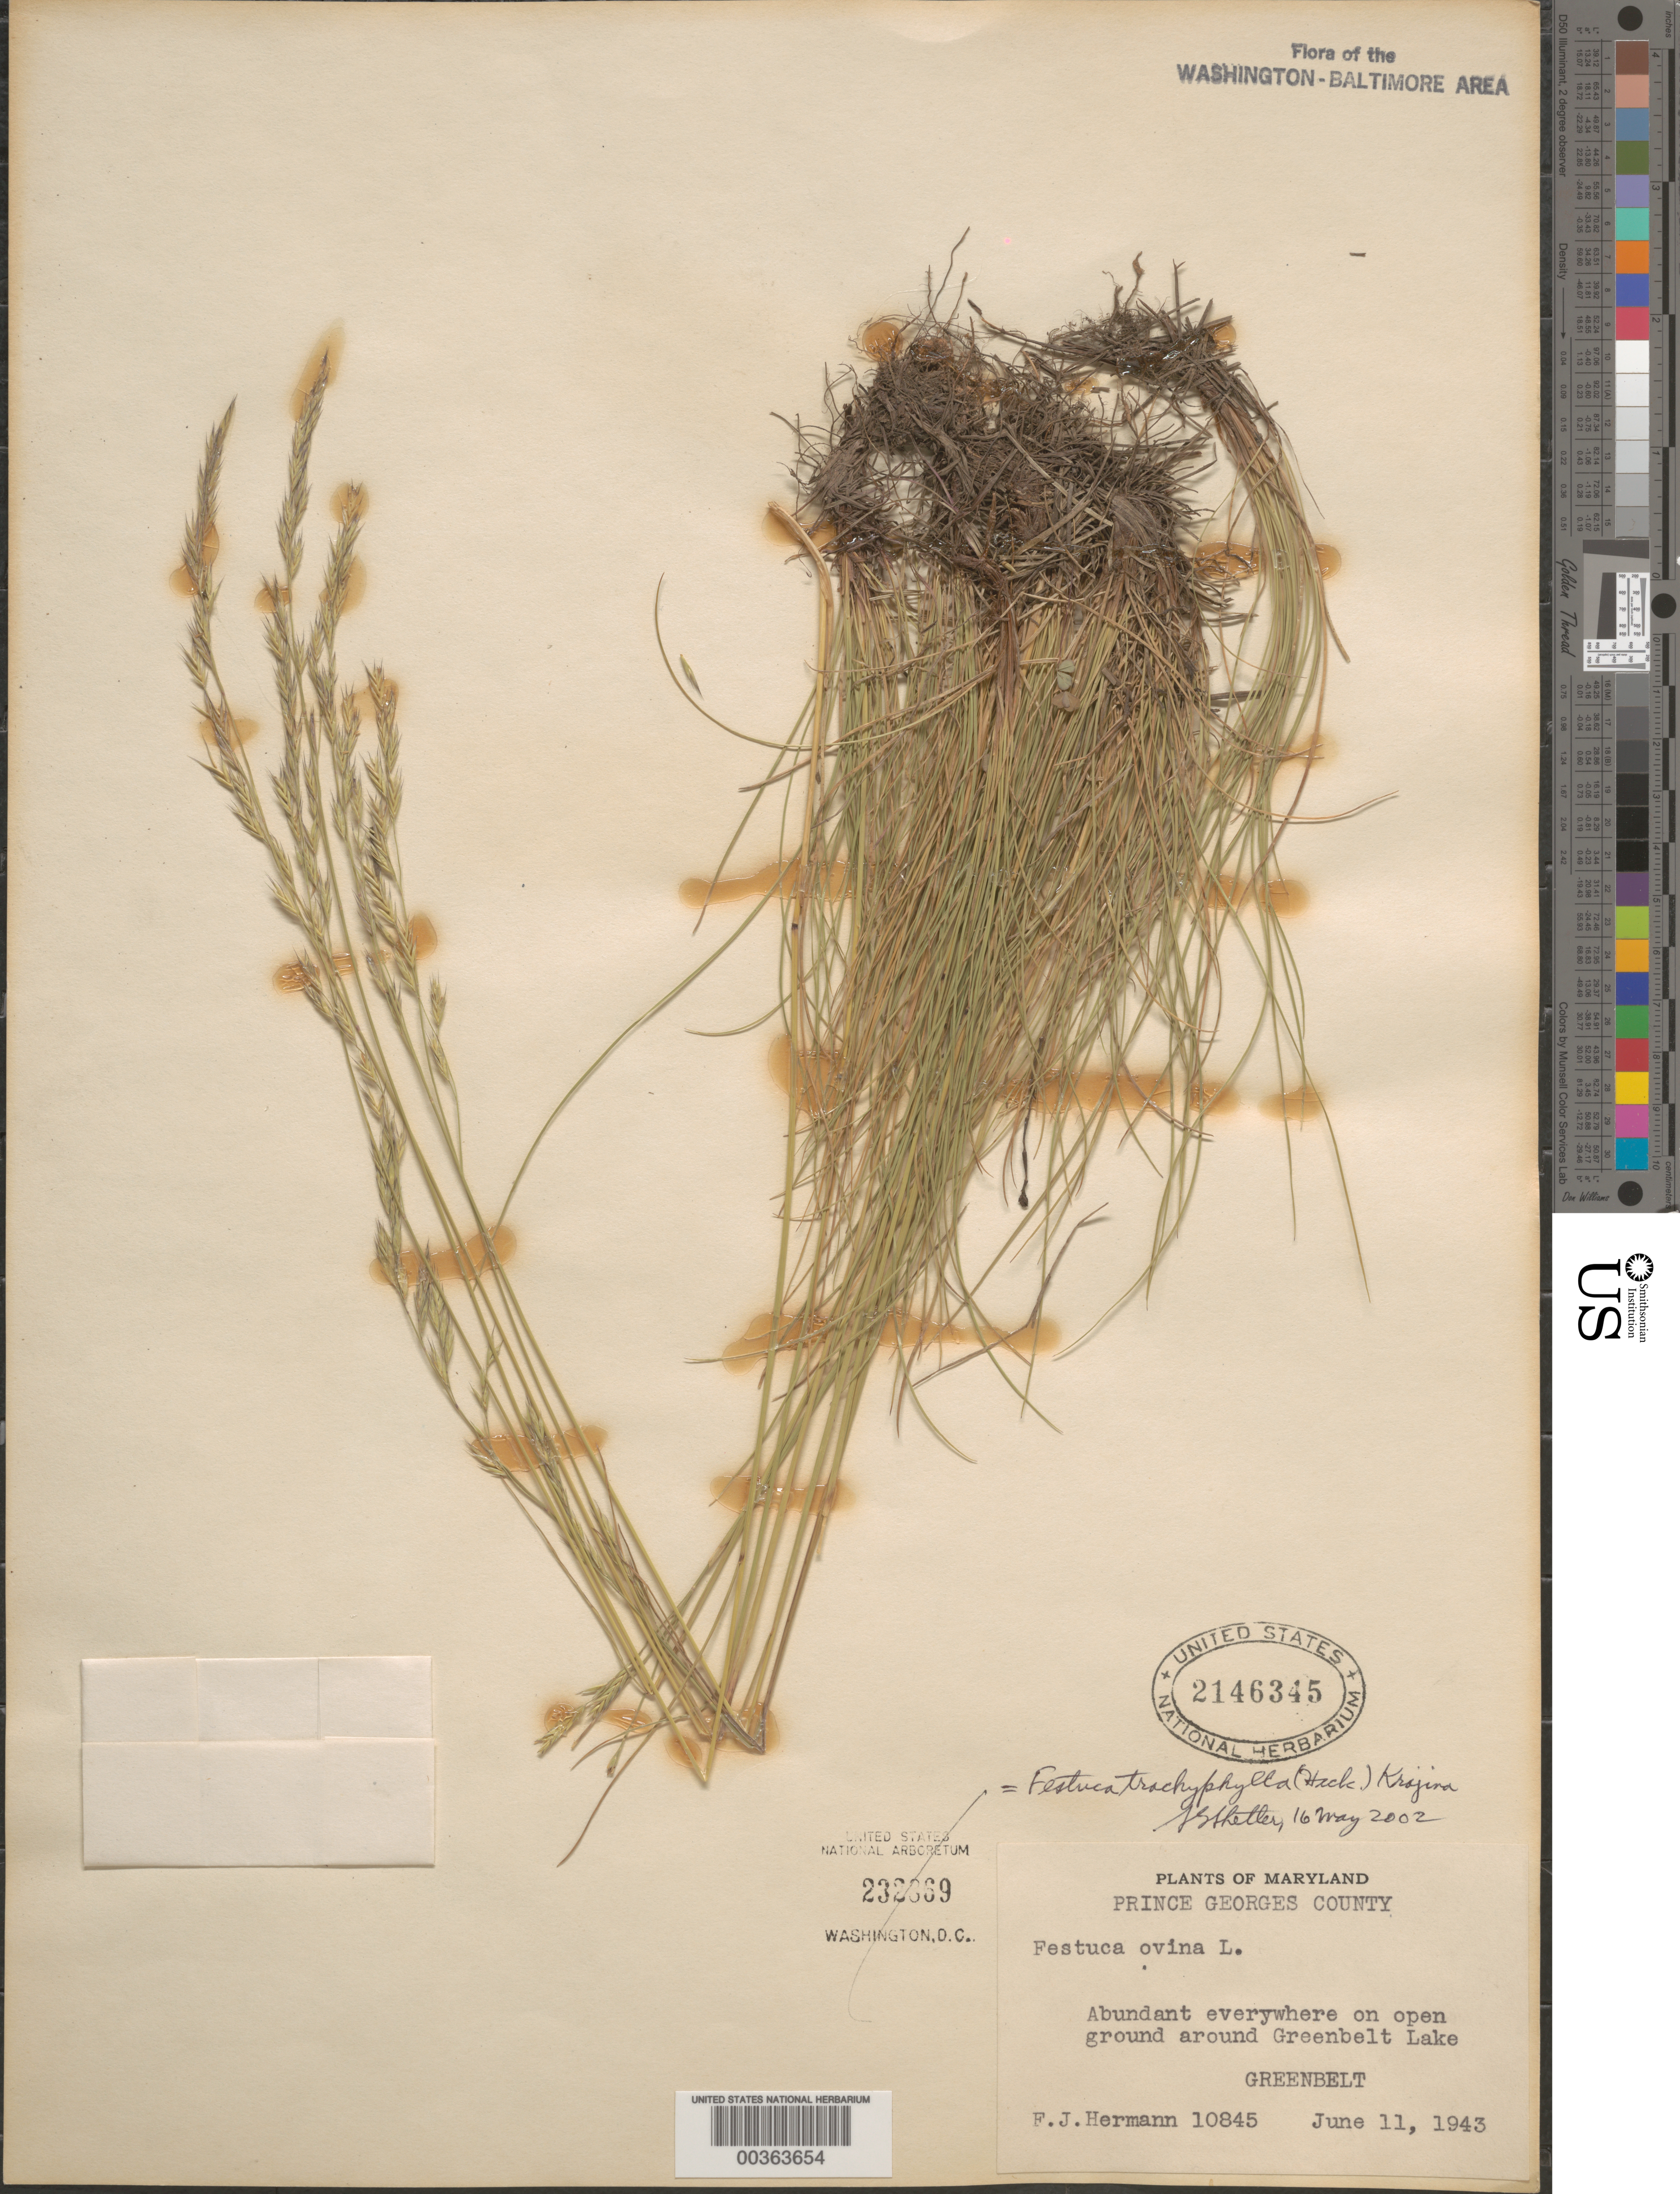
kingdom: Plantae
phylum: Tracheophyta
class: Liliopsida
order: Poales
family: Poaceae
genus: Festuca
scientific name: Festuca trachyphylla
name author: (Hack.) Krajina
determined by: Shetler, Stanwyn G., (US), NMNH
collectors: F. J. Hermann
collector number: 10845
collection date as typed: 11 Jun 1943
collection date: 1943-06-11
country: United States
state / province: Maryland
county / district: Prince George's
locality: Greenbelt Lake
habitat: On open ground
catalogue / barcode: US 2146345